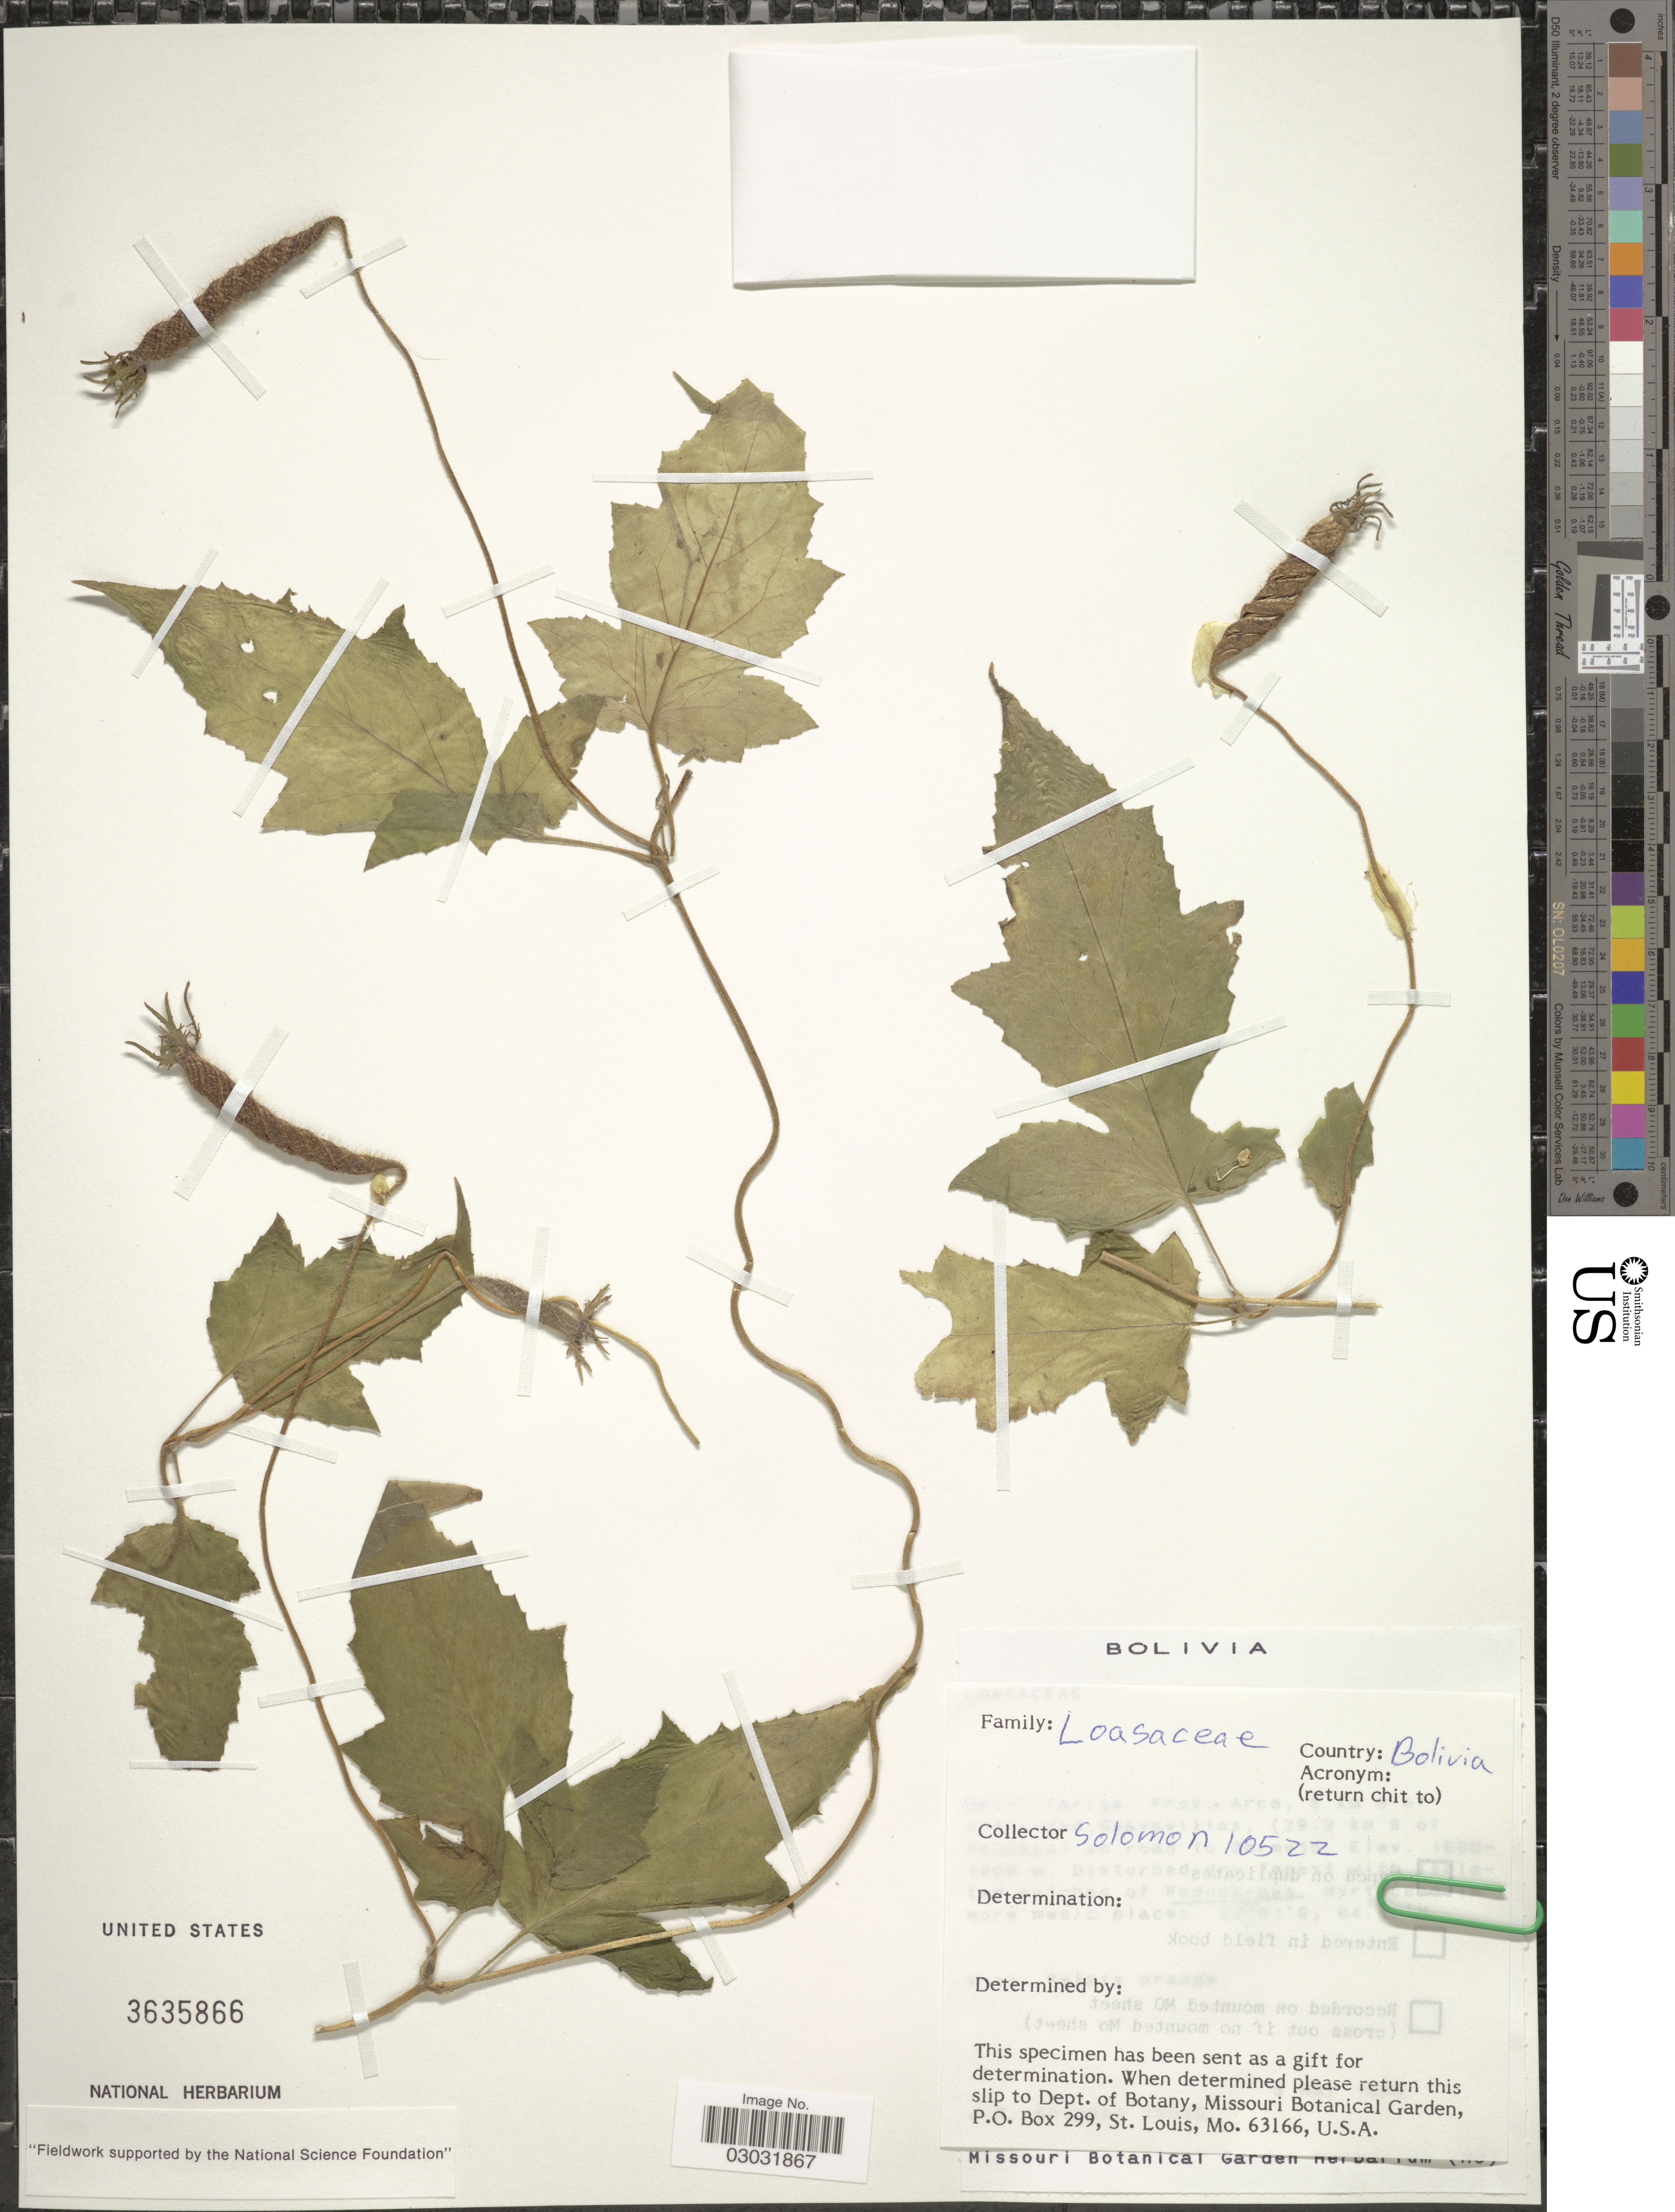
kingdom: Plantae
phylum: Tracheophyta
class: Magnoliopsida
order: Cornales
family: Loasaceae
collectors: Solomon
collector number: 10522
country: Bolivia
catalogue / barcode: US 3635866